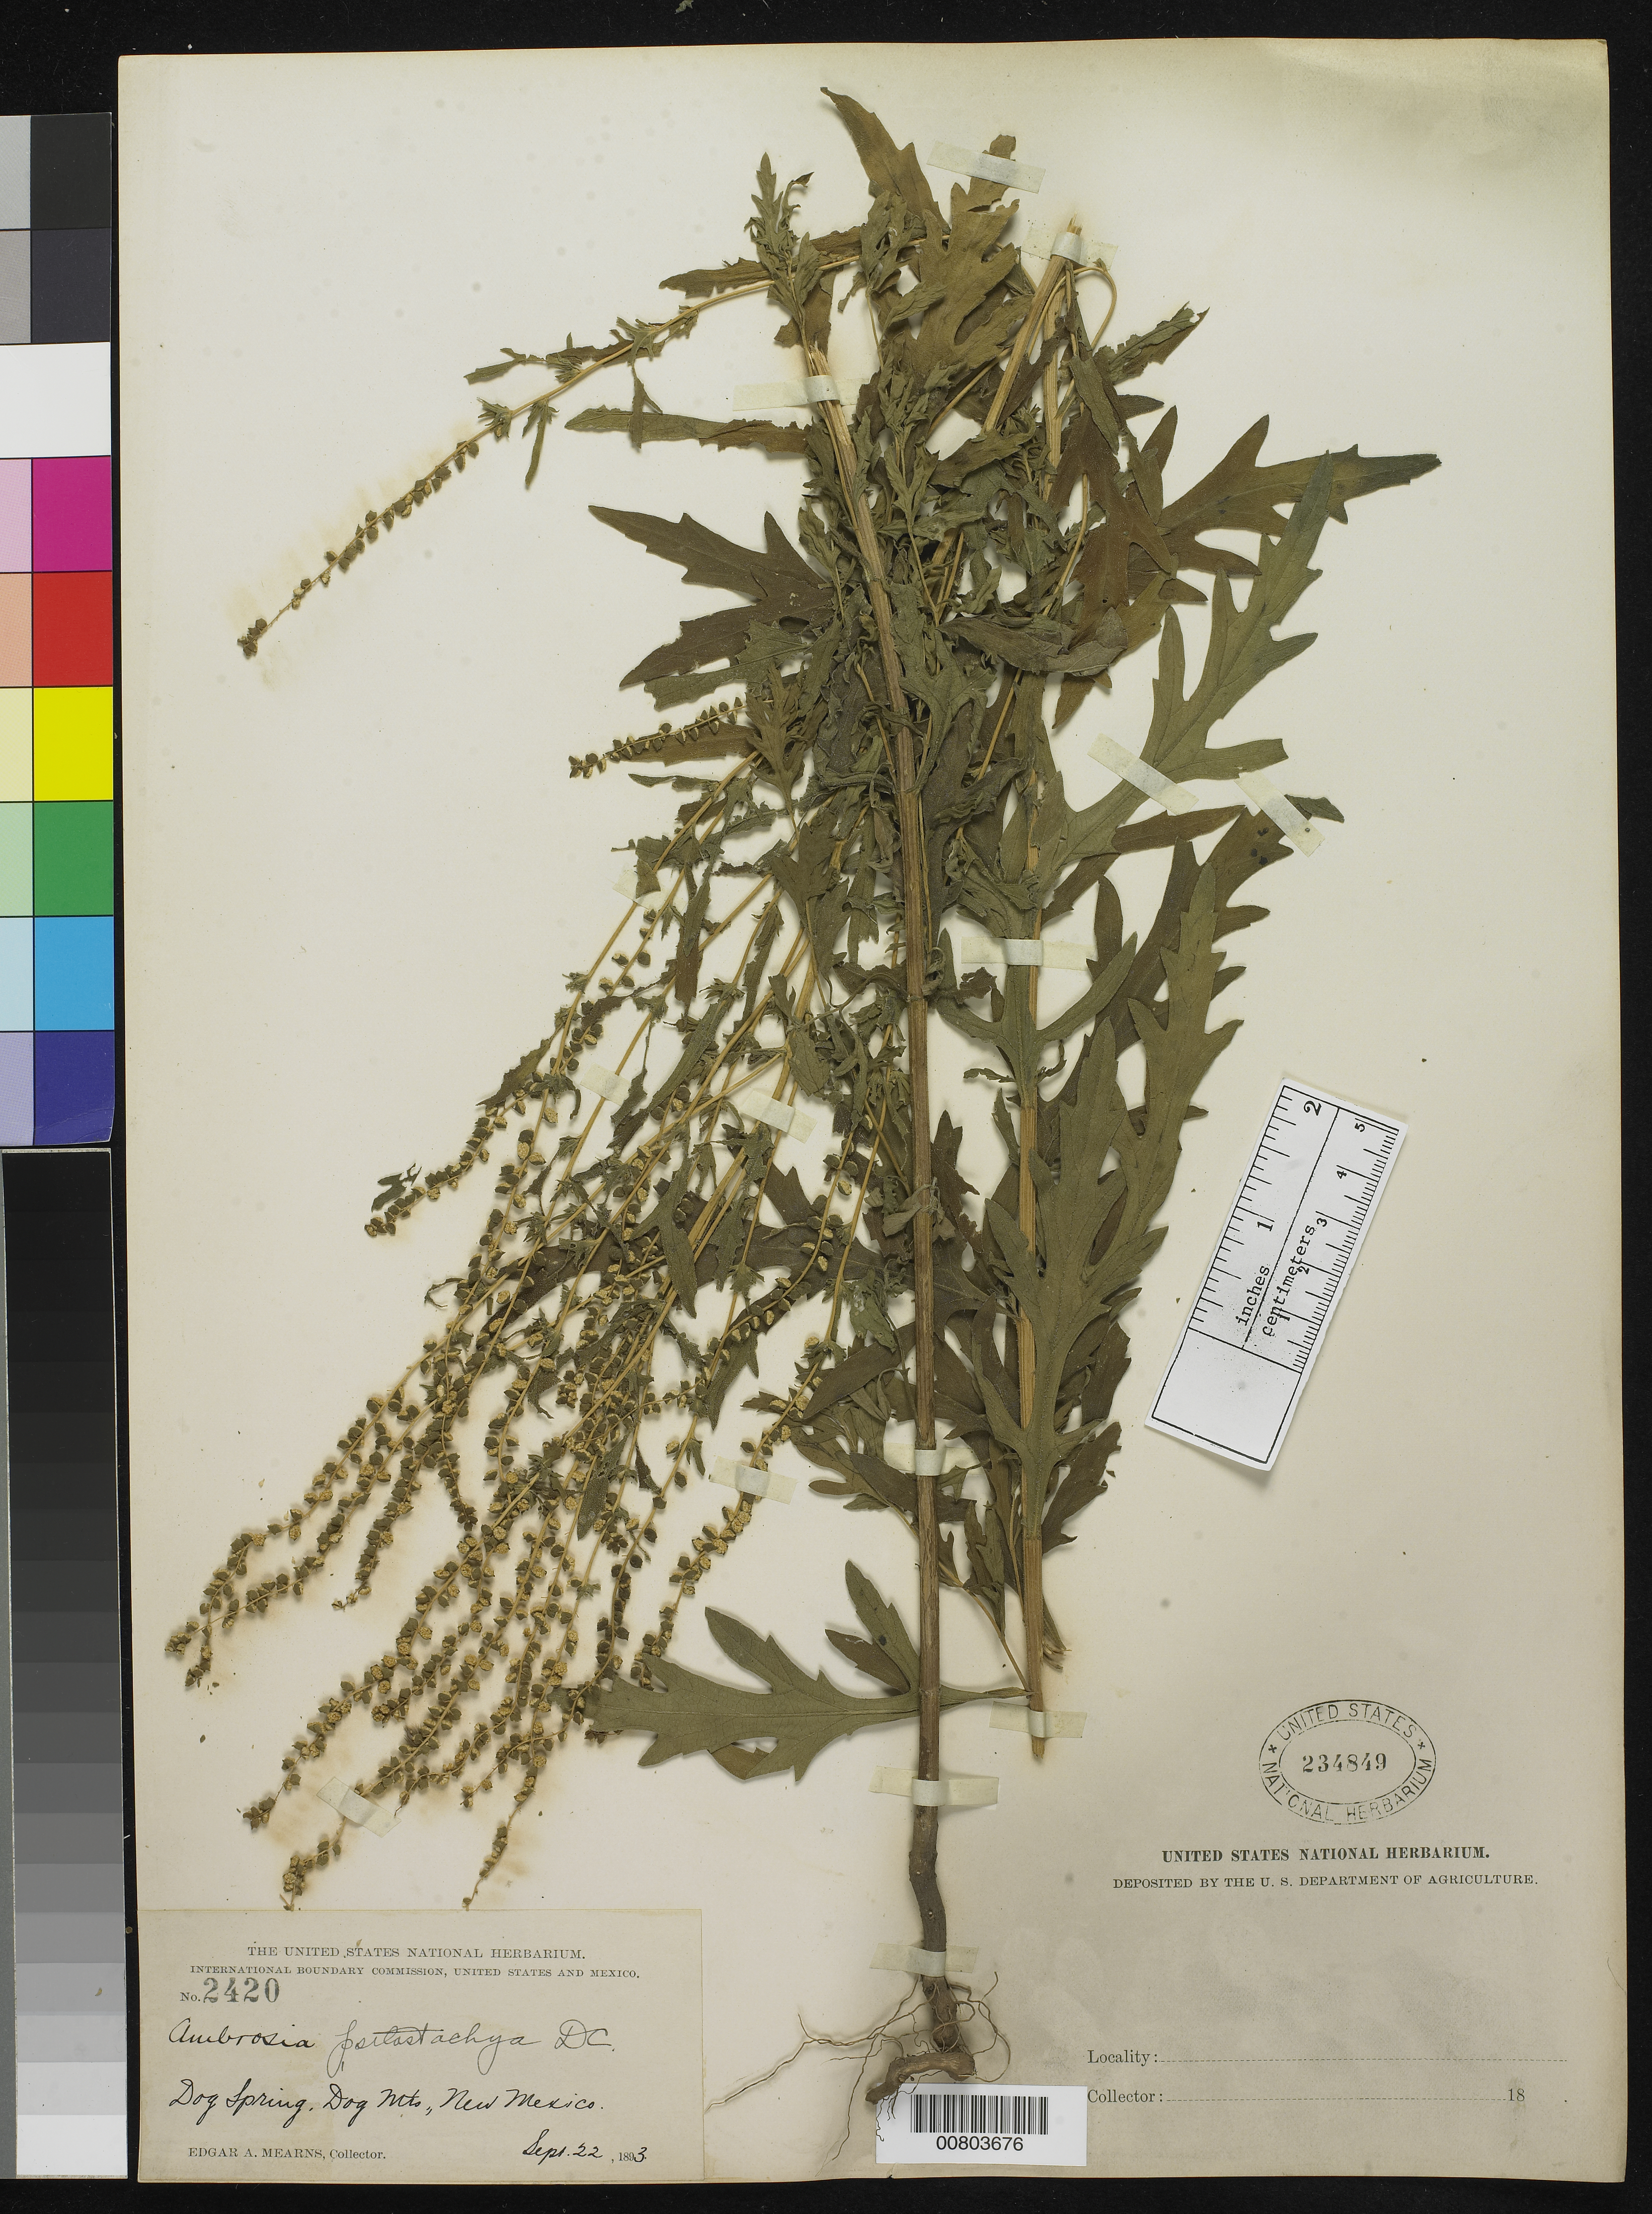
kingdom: Plantae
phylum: Tracheophyta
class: Magnoliopsida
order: Asterales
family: Asteraceae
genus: Ambrosia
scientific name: Ambrosia psilostachya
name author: DC.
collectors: E. A. Mearns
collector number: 2420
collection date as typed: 22 Sep 1893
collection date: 1893-09-22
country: United States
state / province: New Mexico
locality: Dog Spring, Dog Mts., New Mexico.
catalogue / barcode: US 234849